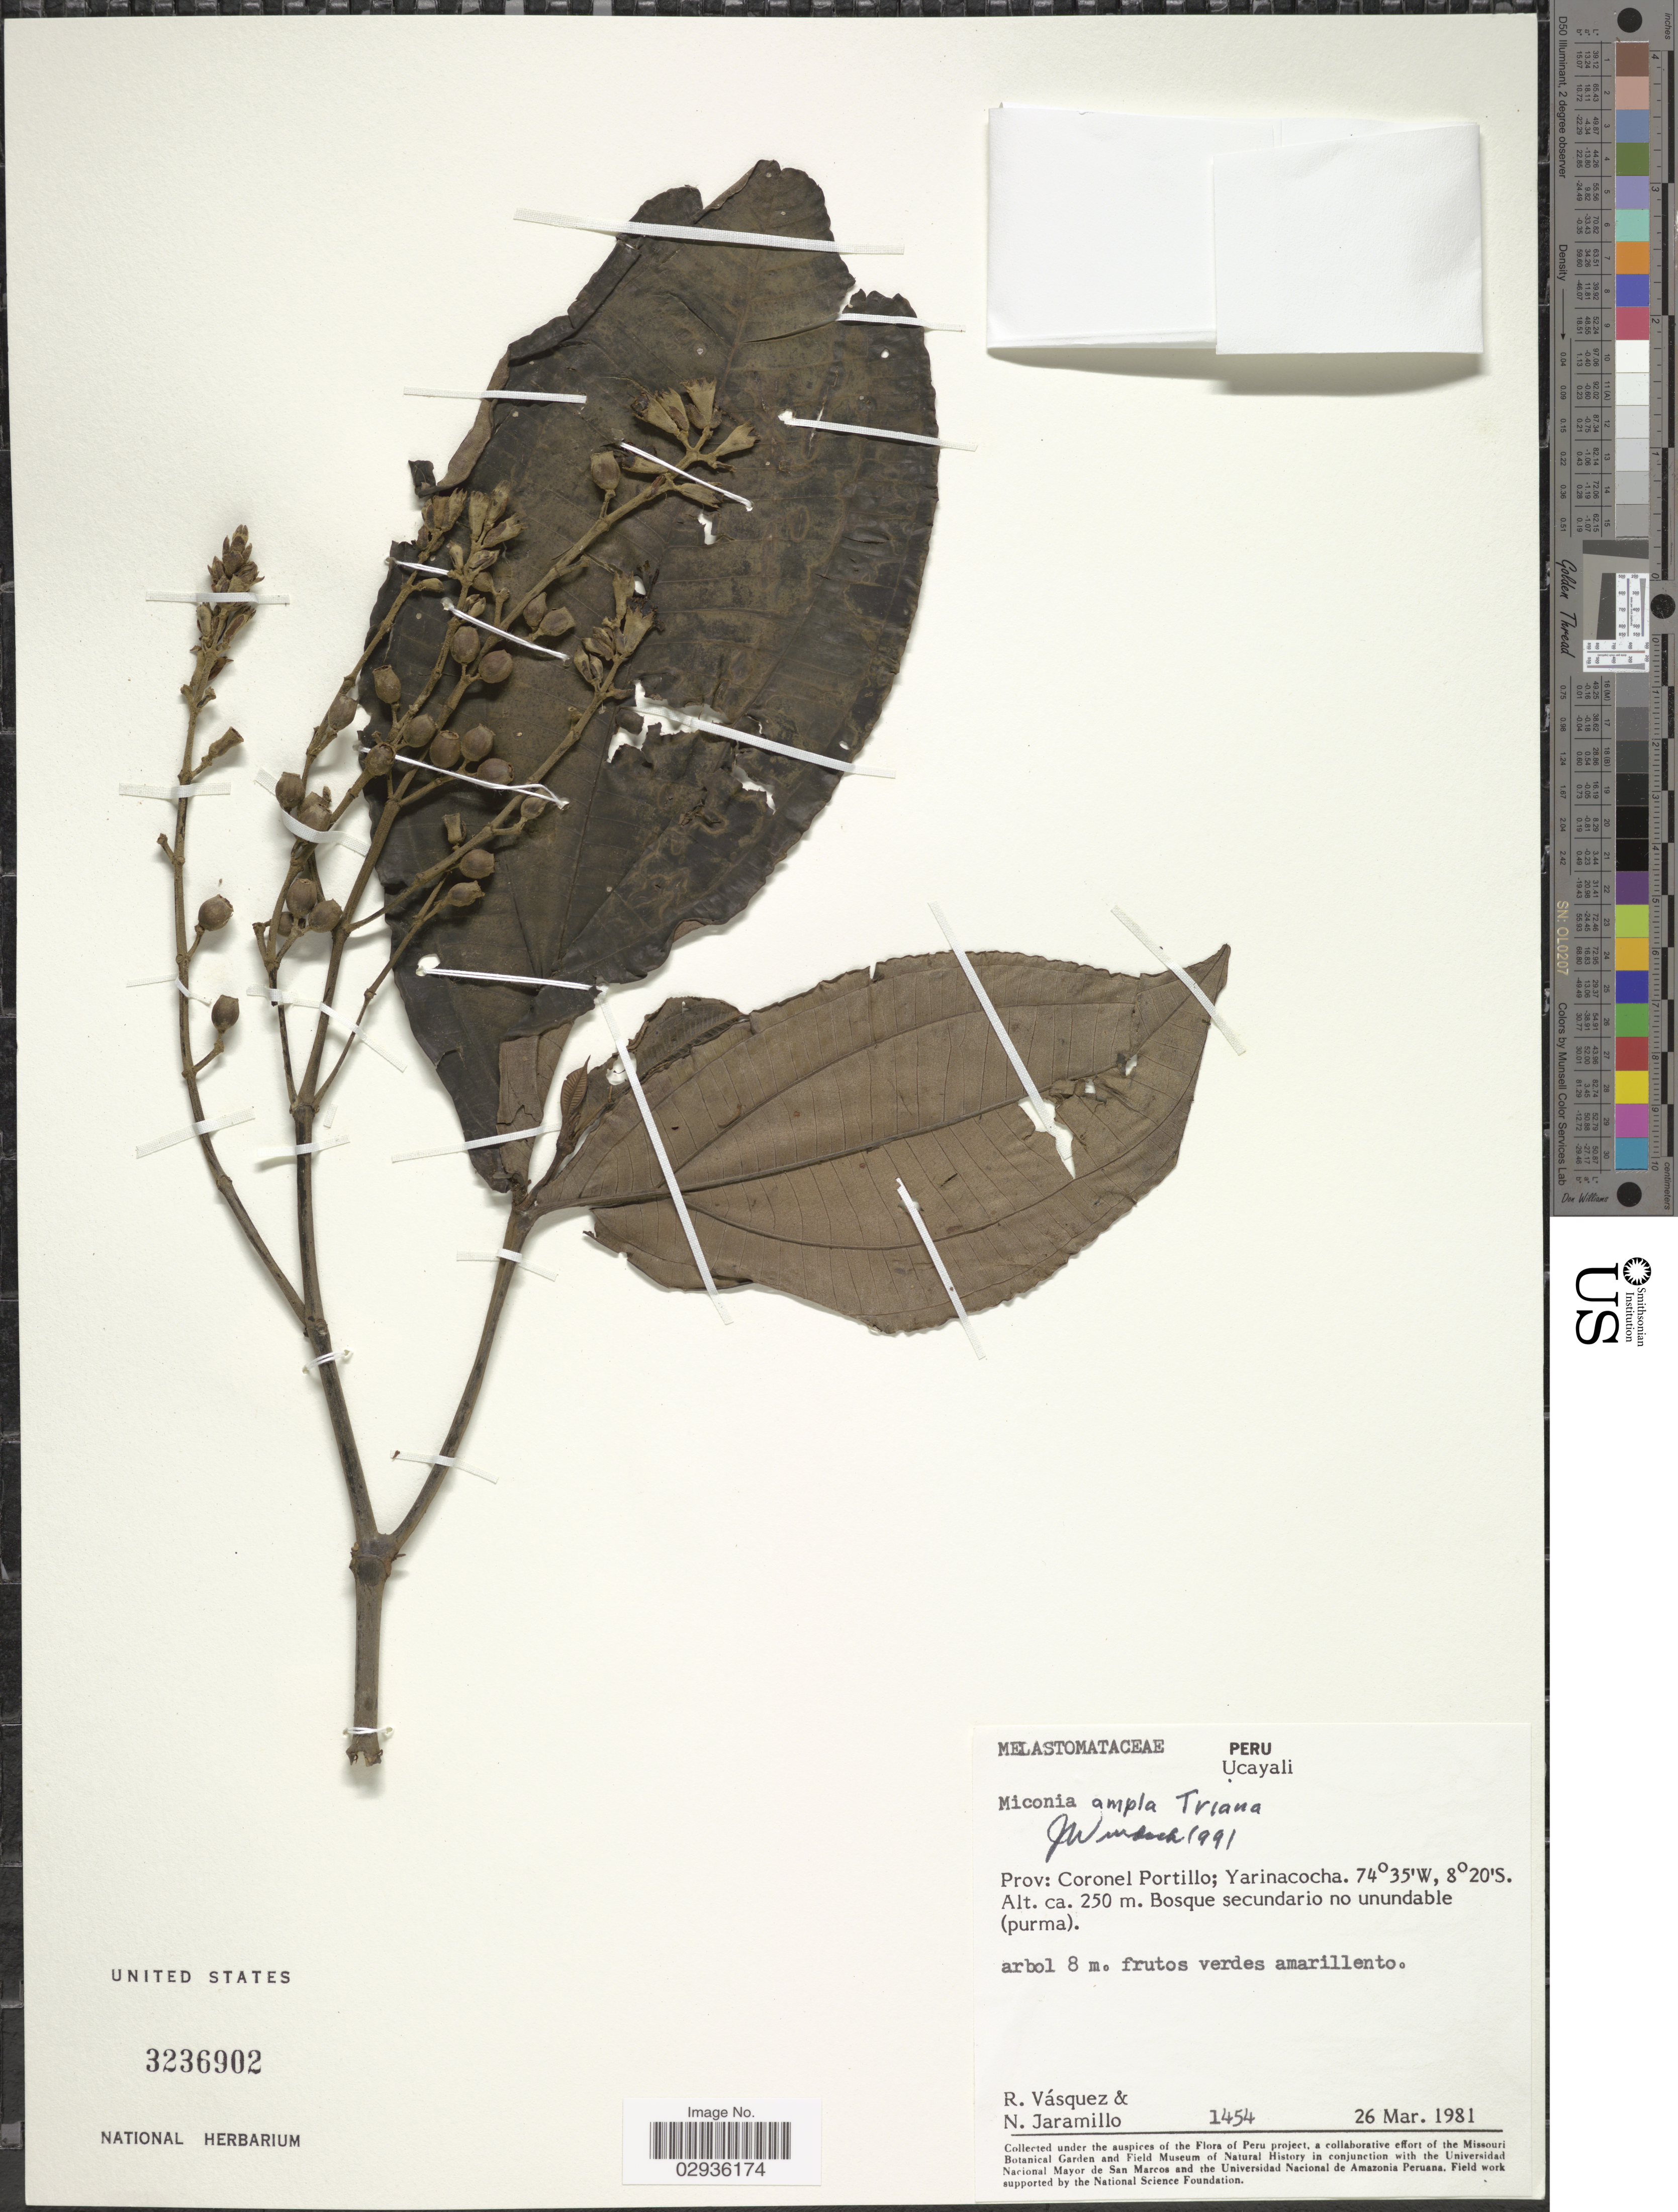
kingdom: Plantae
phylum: Tracheophyta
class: Magnoliopsida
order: Myrtales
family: Melastomataceae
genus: Miconia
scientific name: Miconia ampla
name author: Triana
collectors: R. Vásquez & N. Jaramillo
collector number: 1454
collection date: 1981-03-26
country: Peru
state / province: Ucayali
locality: Prov: Coronel Portillo; Yarinacocha.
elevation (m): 250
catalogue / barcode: US 3236902